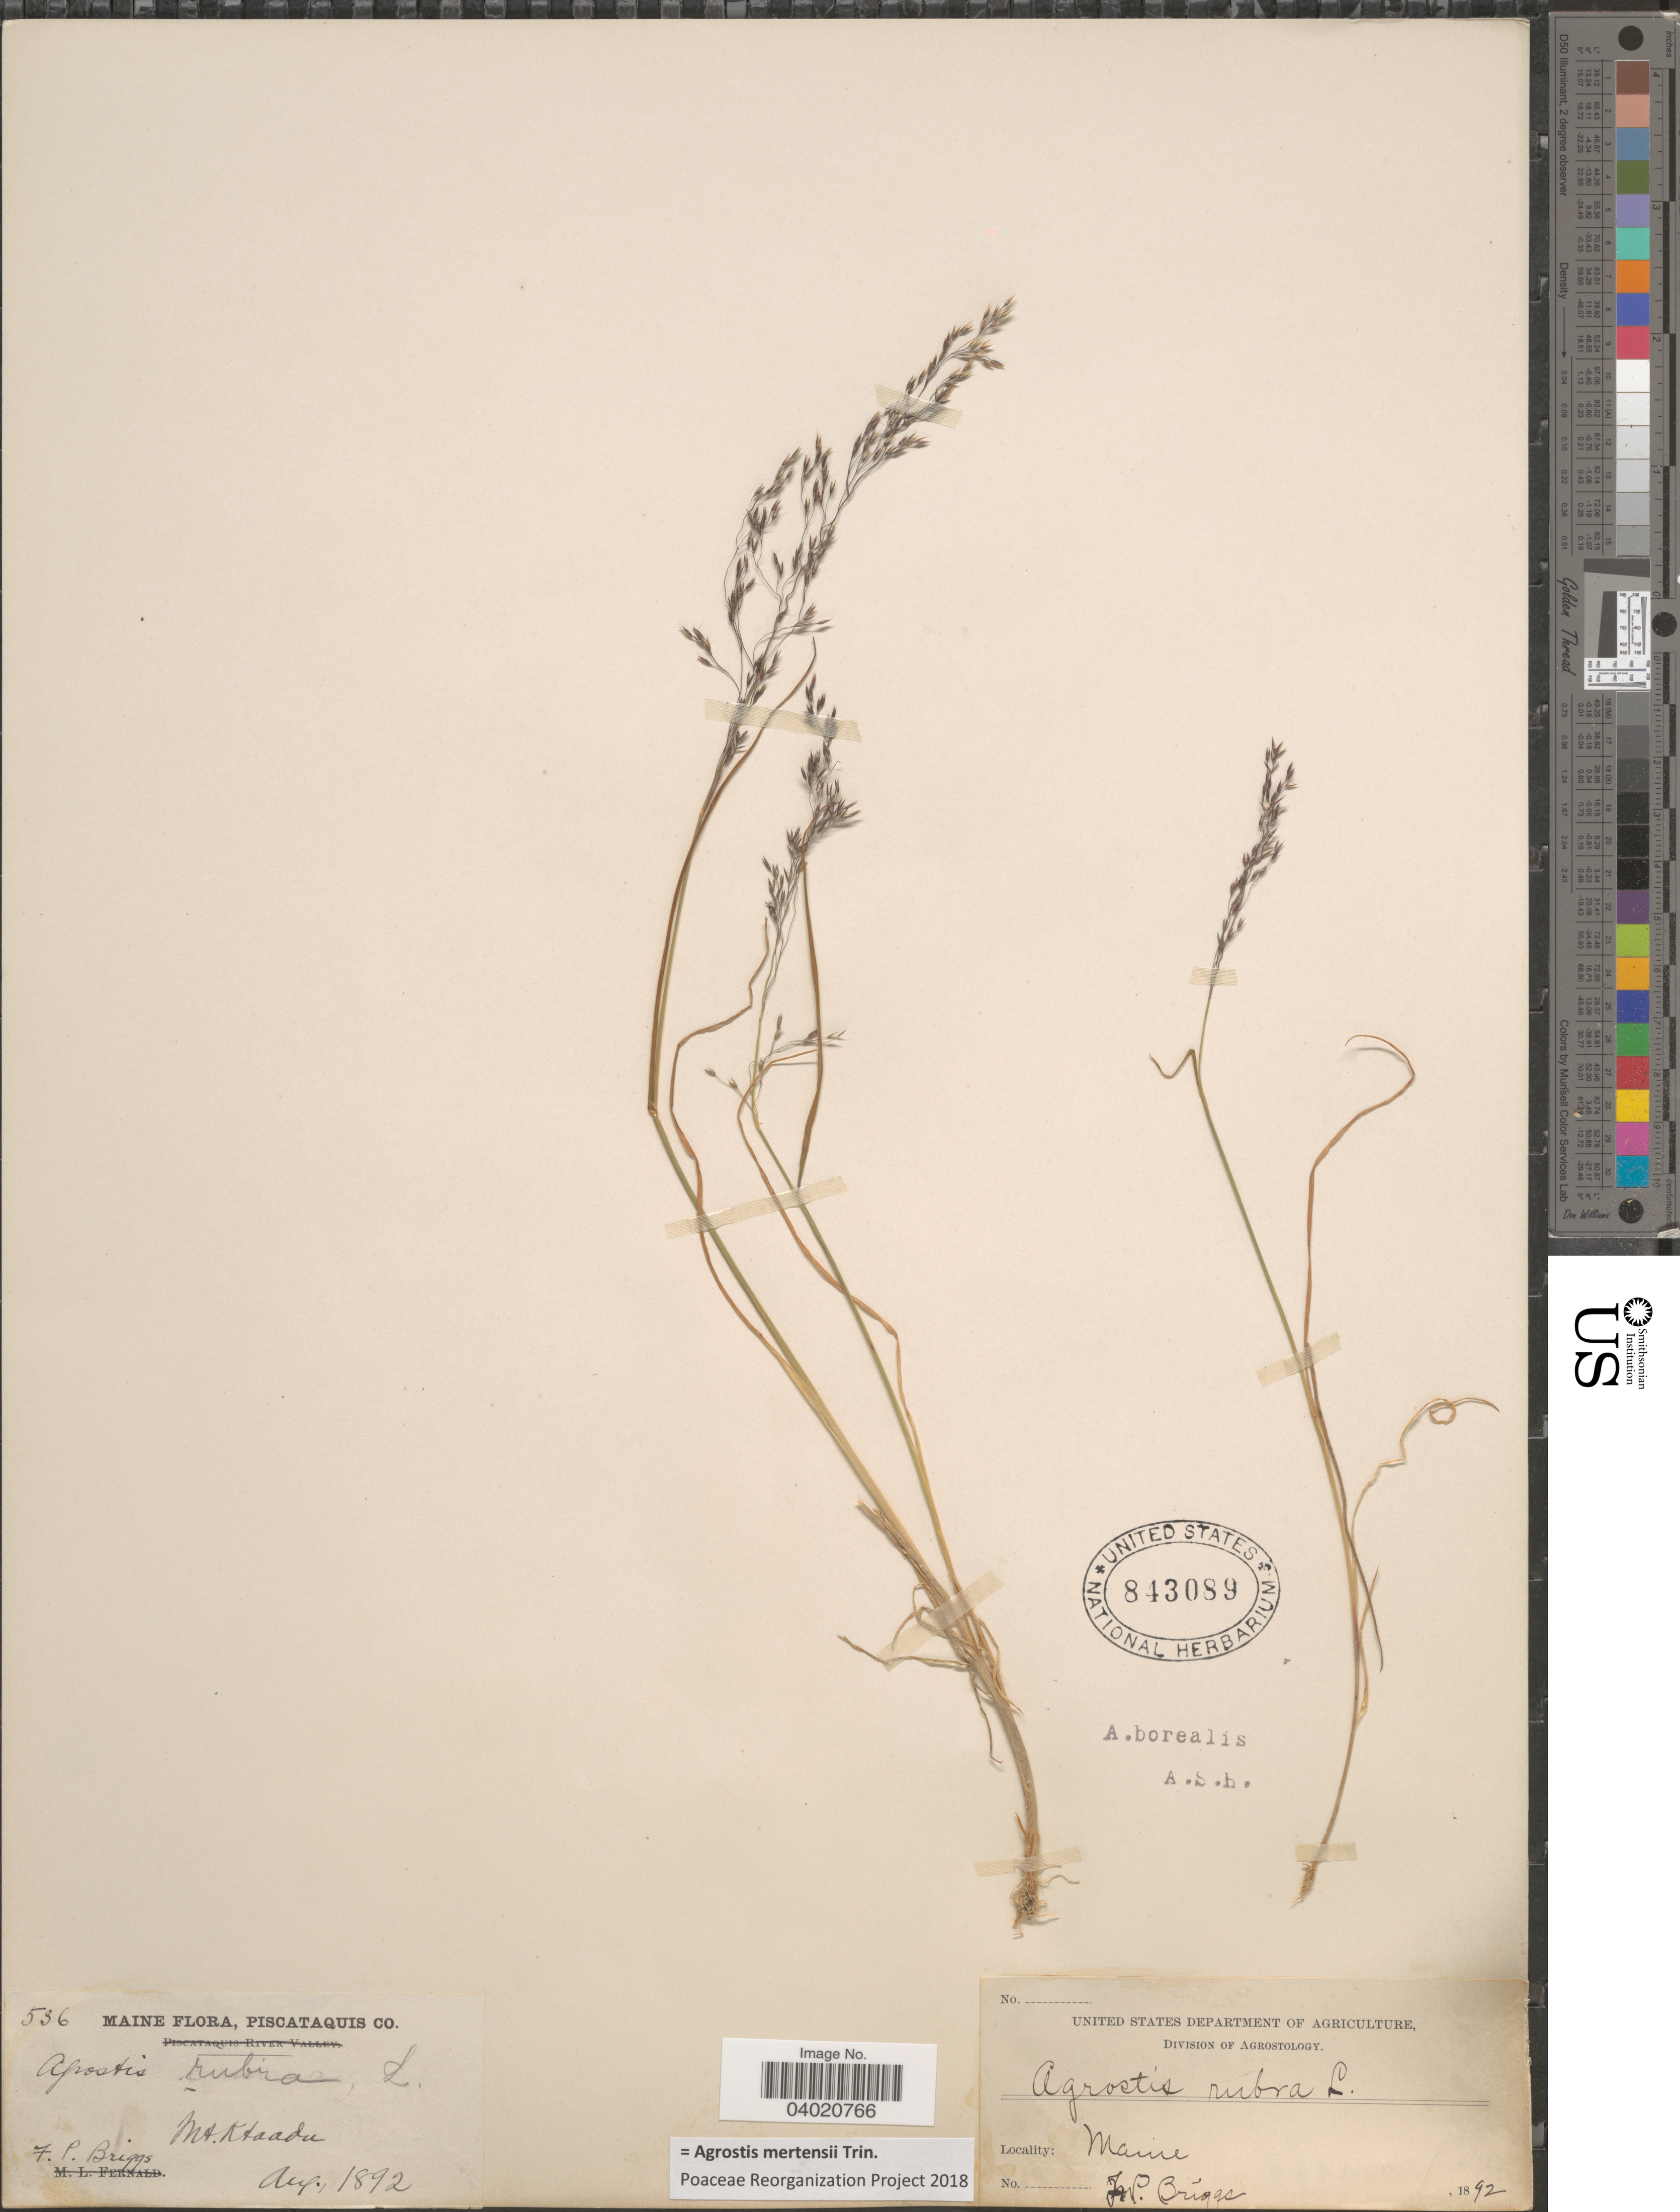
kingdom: Plantae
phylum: Tracheophyta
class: Liliopsida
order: Poales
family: Poaceae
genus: Agrostis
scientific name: Agrostis mertensii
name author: Trin.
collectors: F. Briggs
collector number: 536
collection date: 1892-08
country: United States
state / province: Maine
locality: Piscataquis Co. Mt. Ktoadu.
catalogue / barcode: US 843089